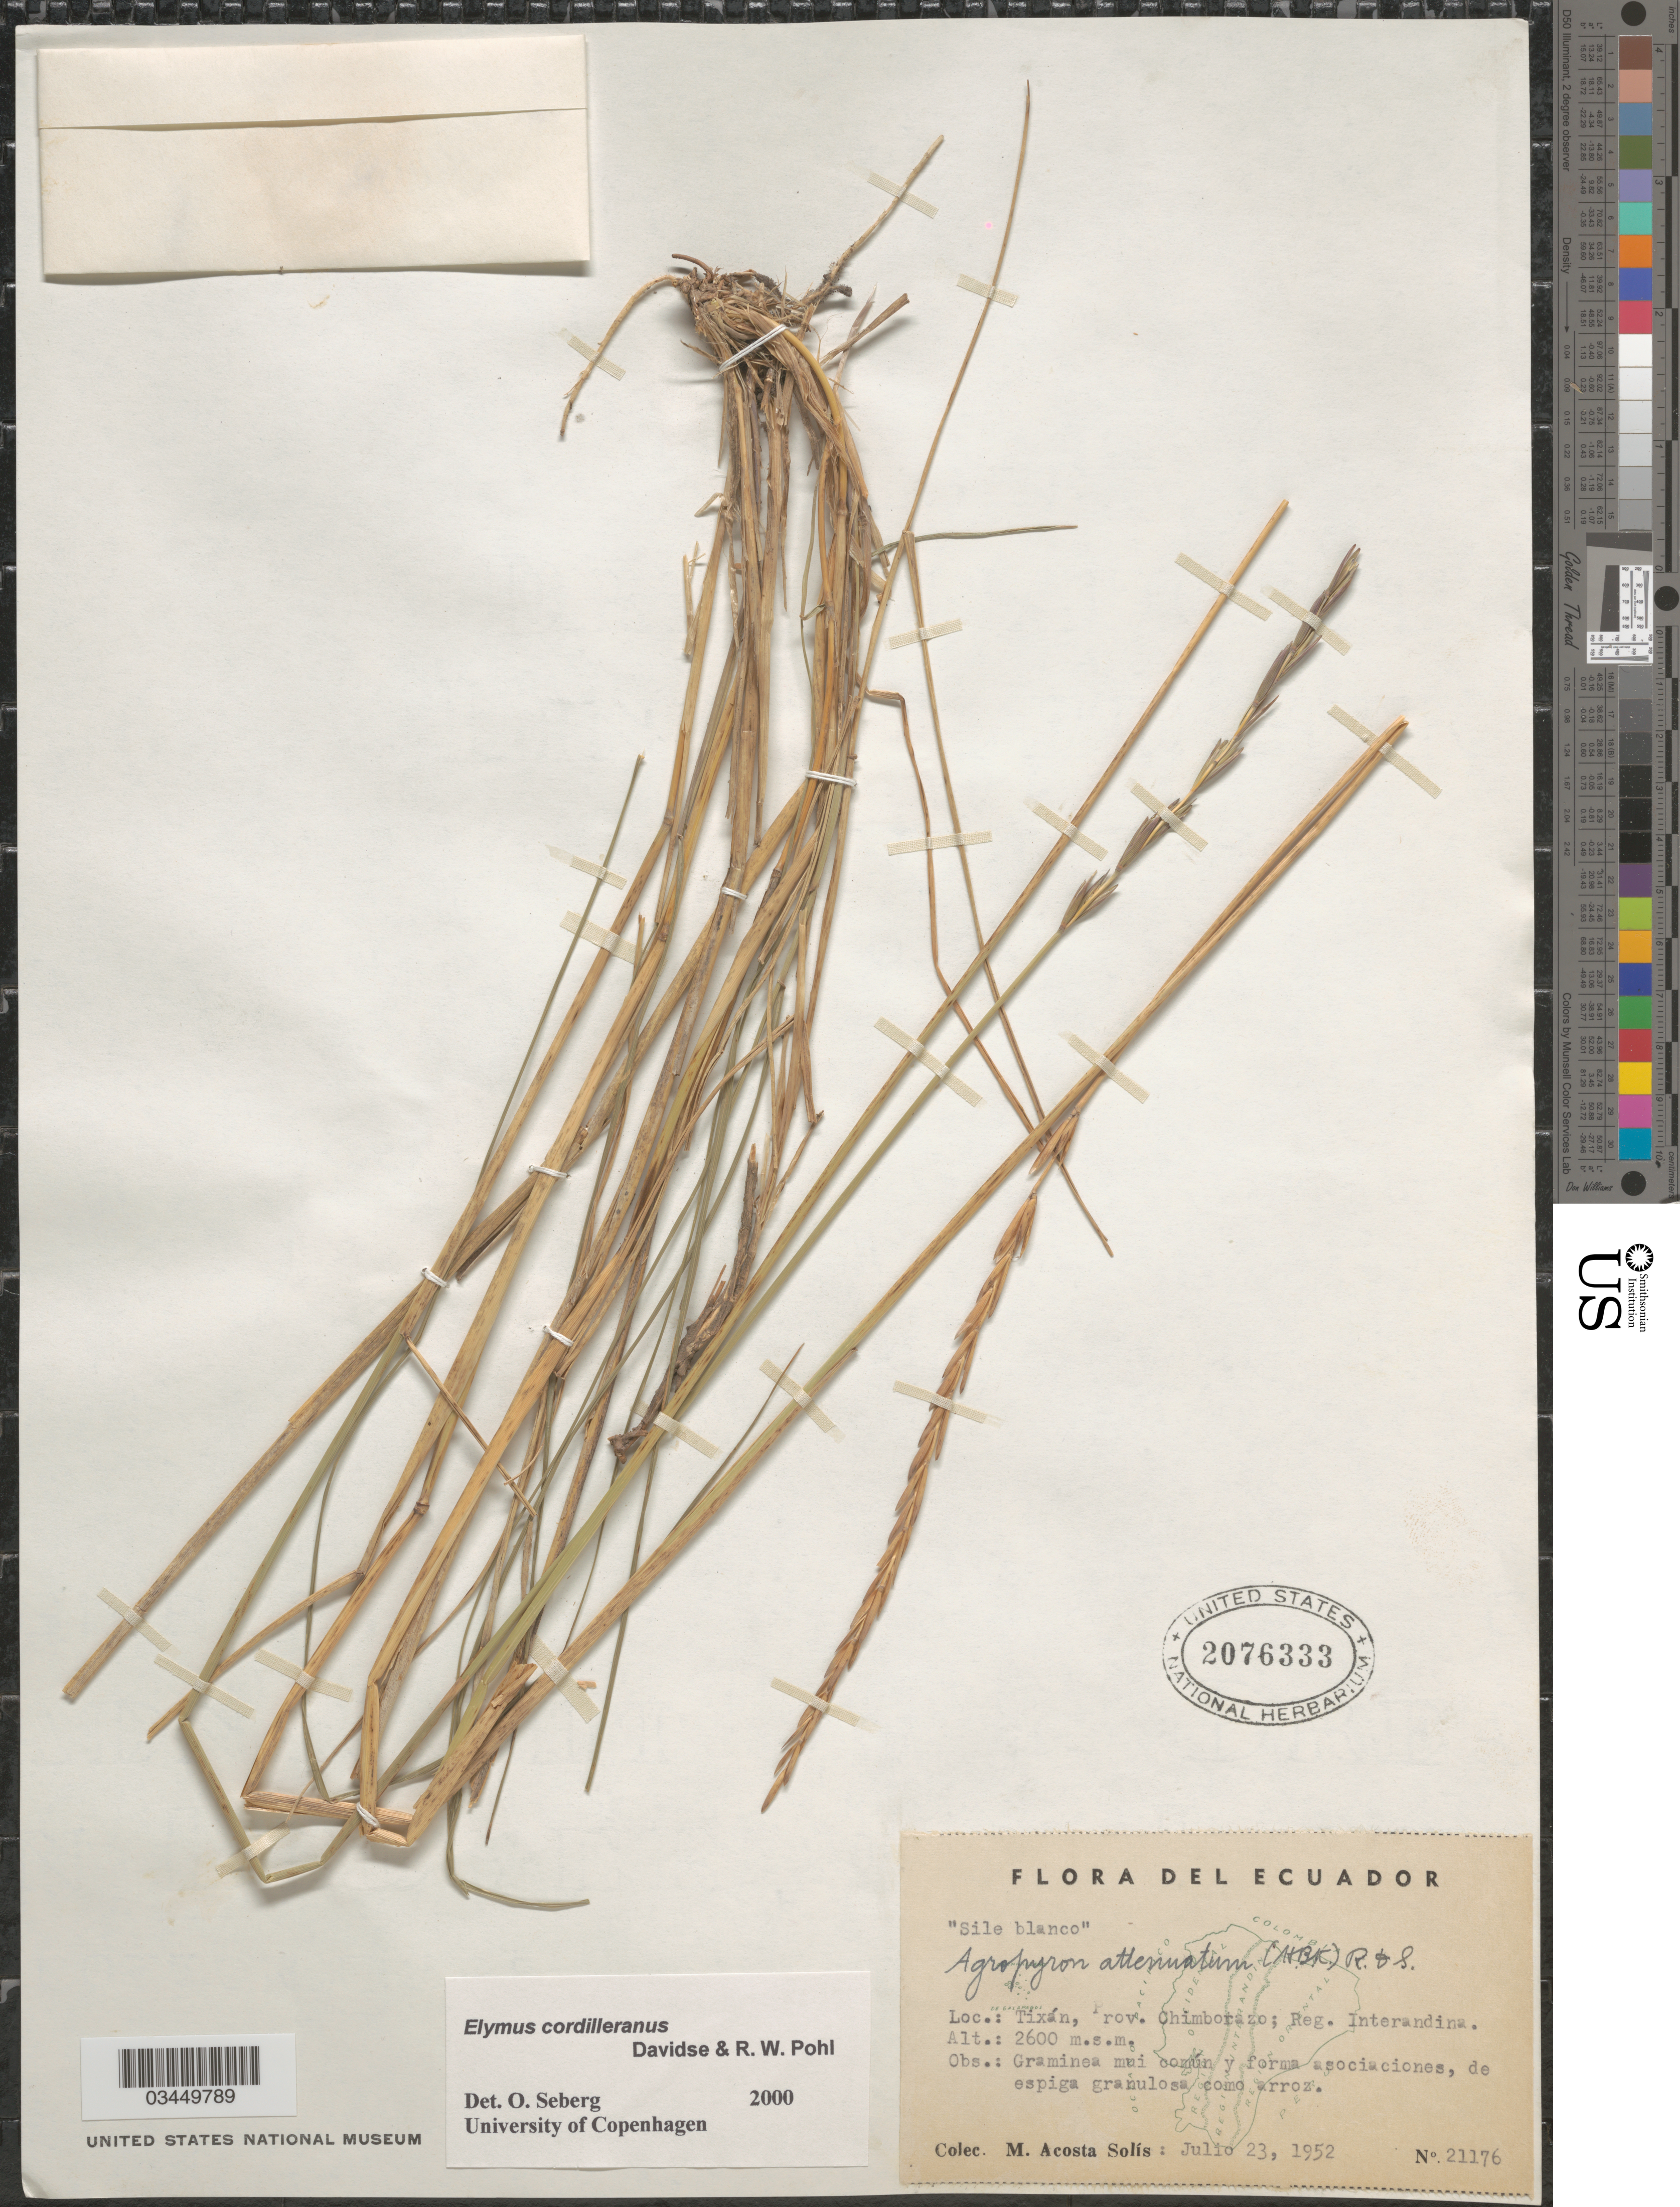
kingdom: Plantae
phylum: Tracheophyta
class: Liliopsida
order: Poales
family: Poaceae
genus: Elymus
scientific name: Elymus cordilleranus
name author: Davidse & R.W. Pohl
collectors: M. Acosta Solis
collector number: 21176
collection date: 1952-07-23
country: Ecuador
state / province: Chimborazo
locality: Tixán, Reg. Interandina.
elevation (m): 2600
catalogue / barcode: US 2076333